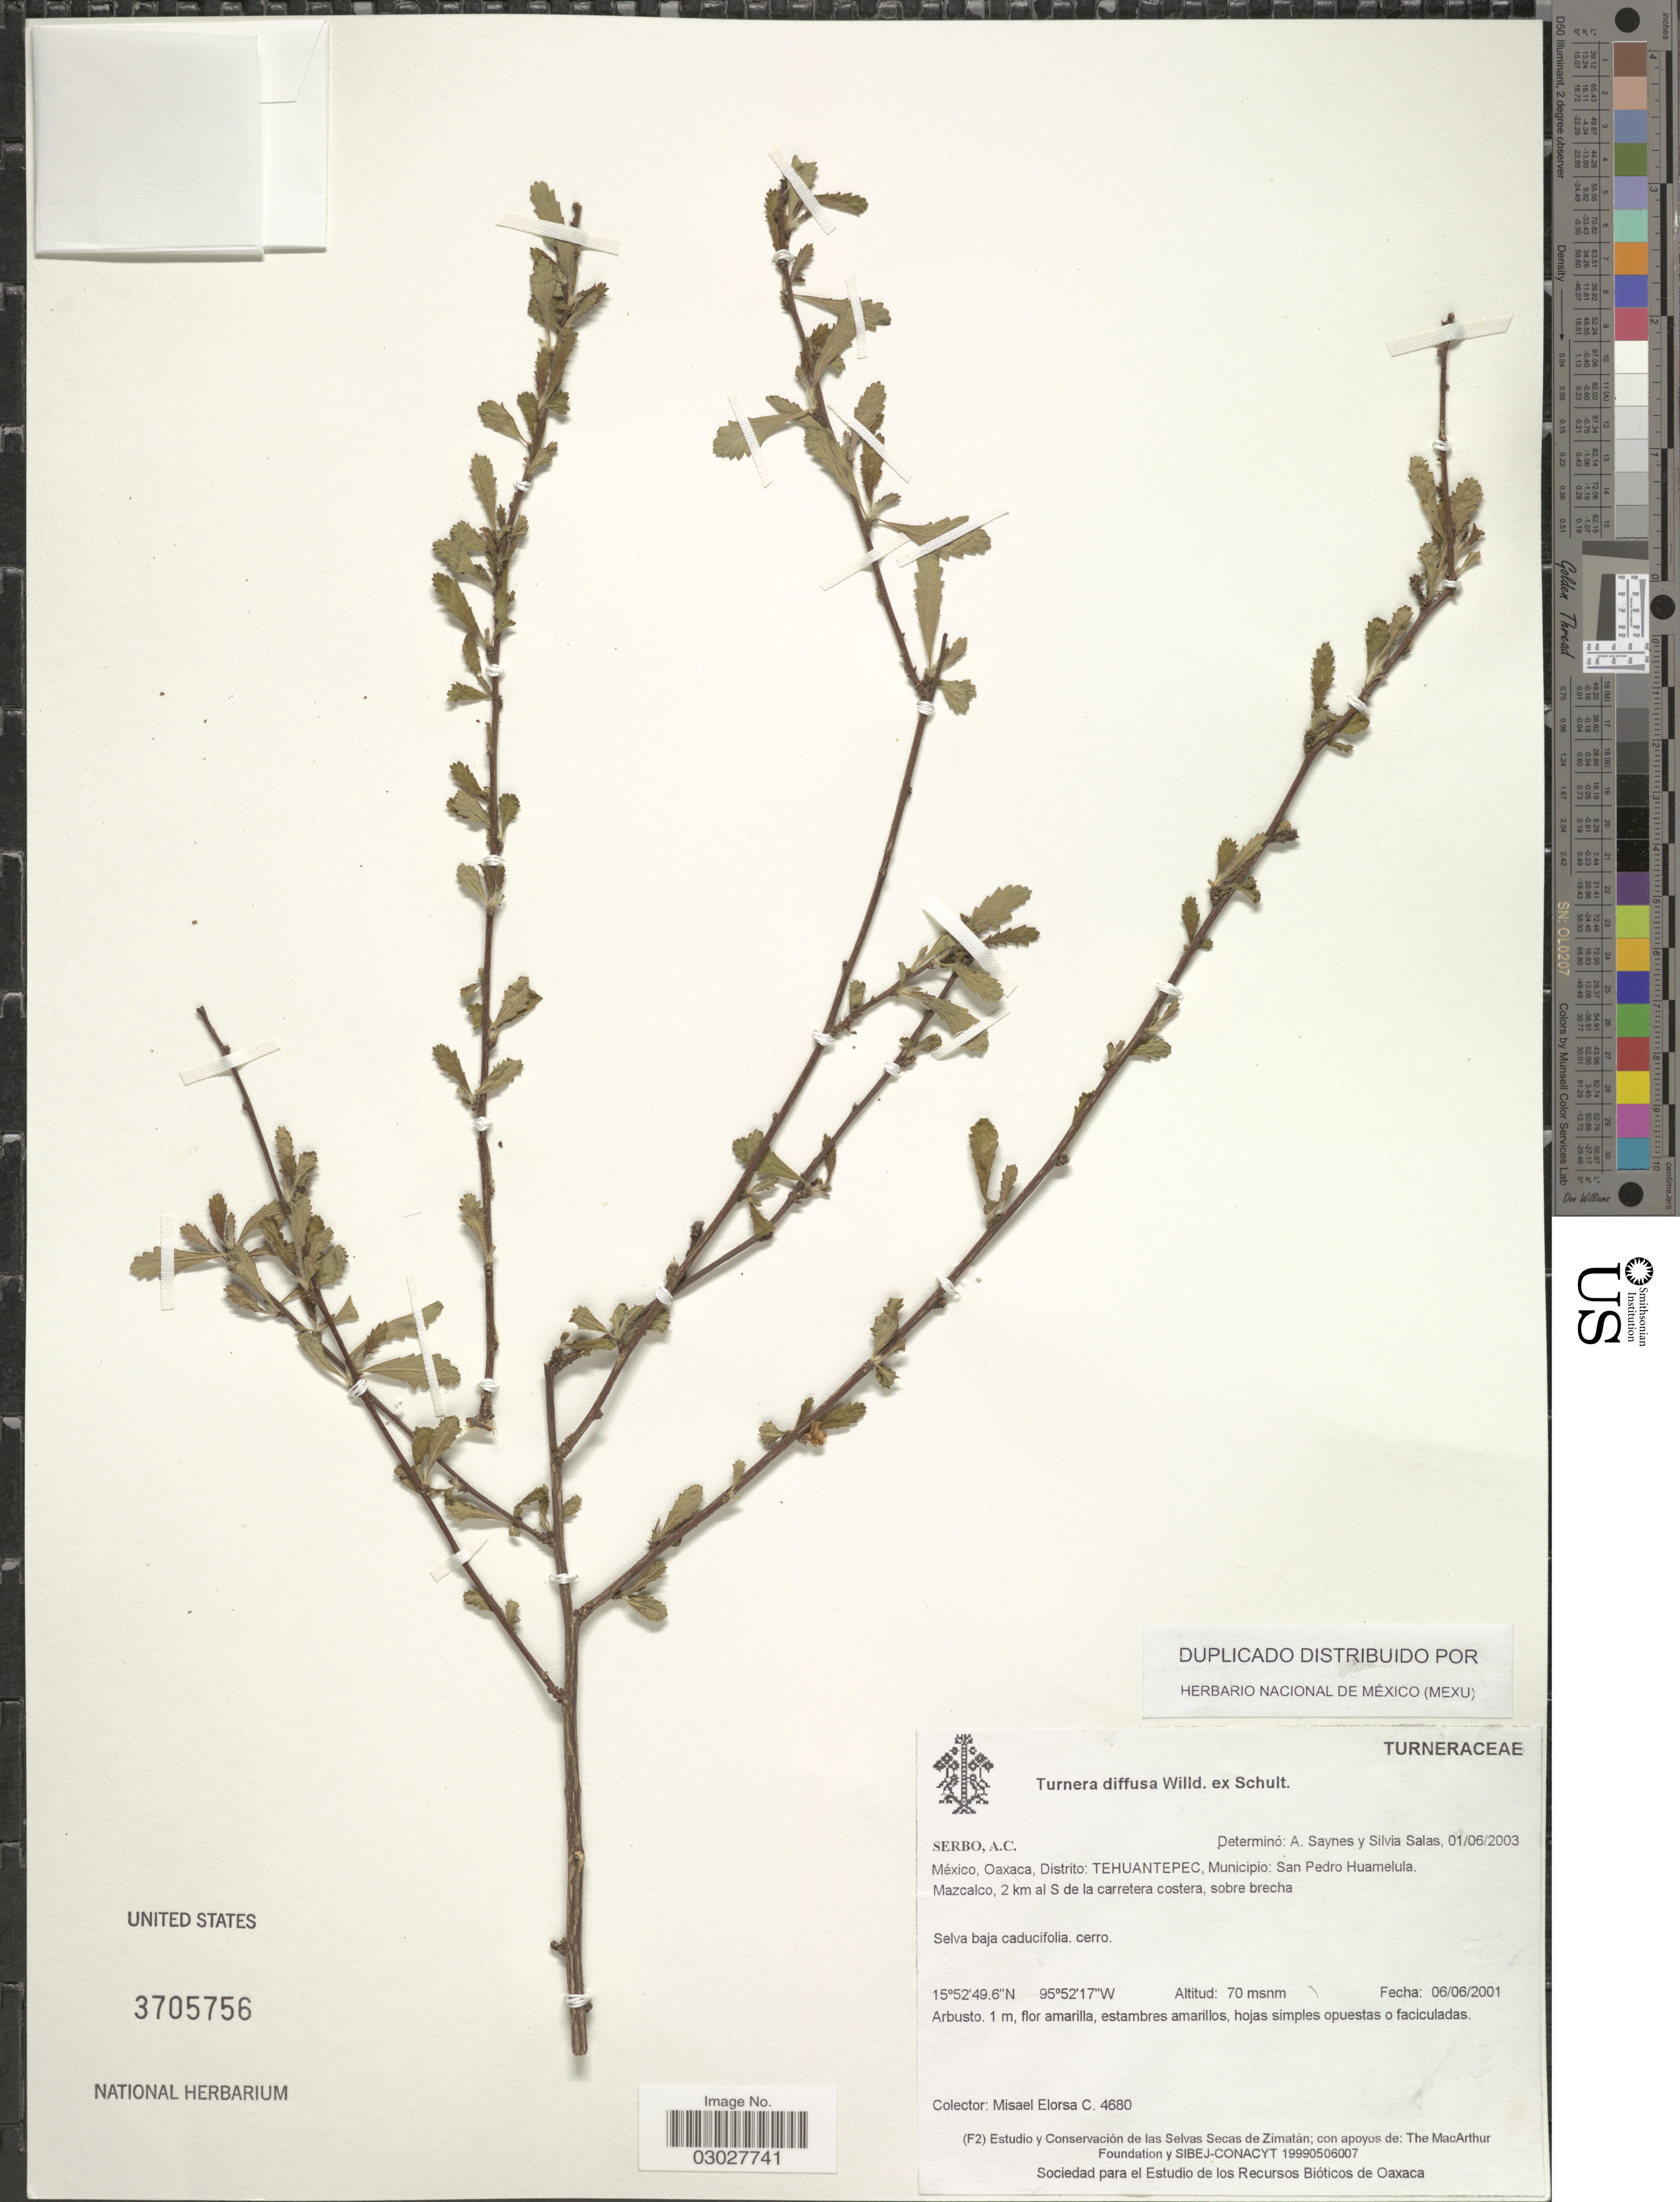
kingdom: Plantae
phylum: Tracheophyta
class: Magnoliopsida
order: Malpighiales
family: Turneraceae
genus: Turnera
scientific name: Turnera diffusa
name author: Willd. ex Schult.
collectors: M. Elorsa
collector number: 4680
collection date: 2001-06-06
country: Mexico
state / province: Oaxaca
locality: Distrito: Tehuantepec, Municipio: San Pedro Huamelula. Mazcalco, 2 km al S de la carretera costera, sobre brecha.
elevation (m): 70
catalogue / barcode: US 3705756